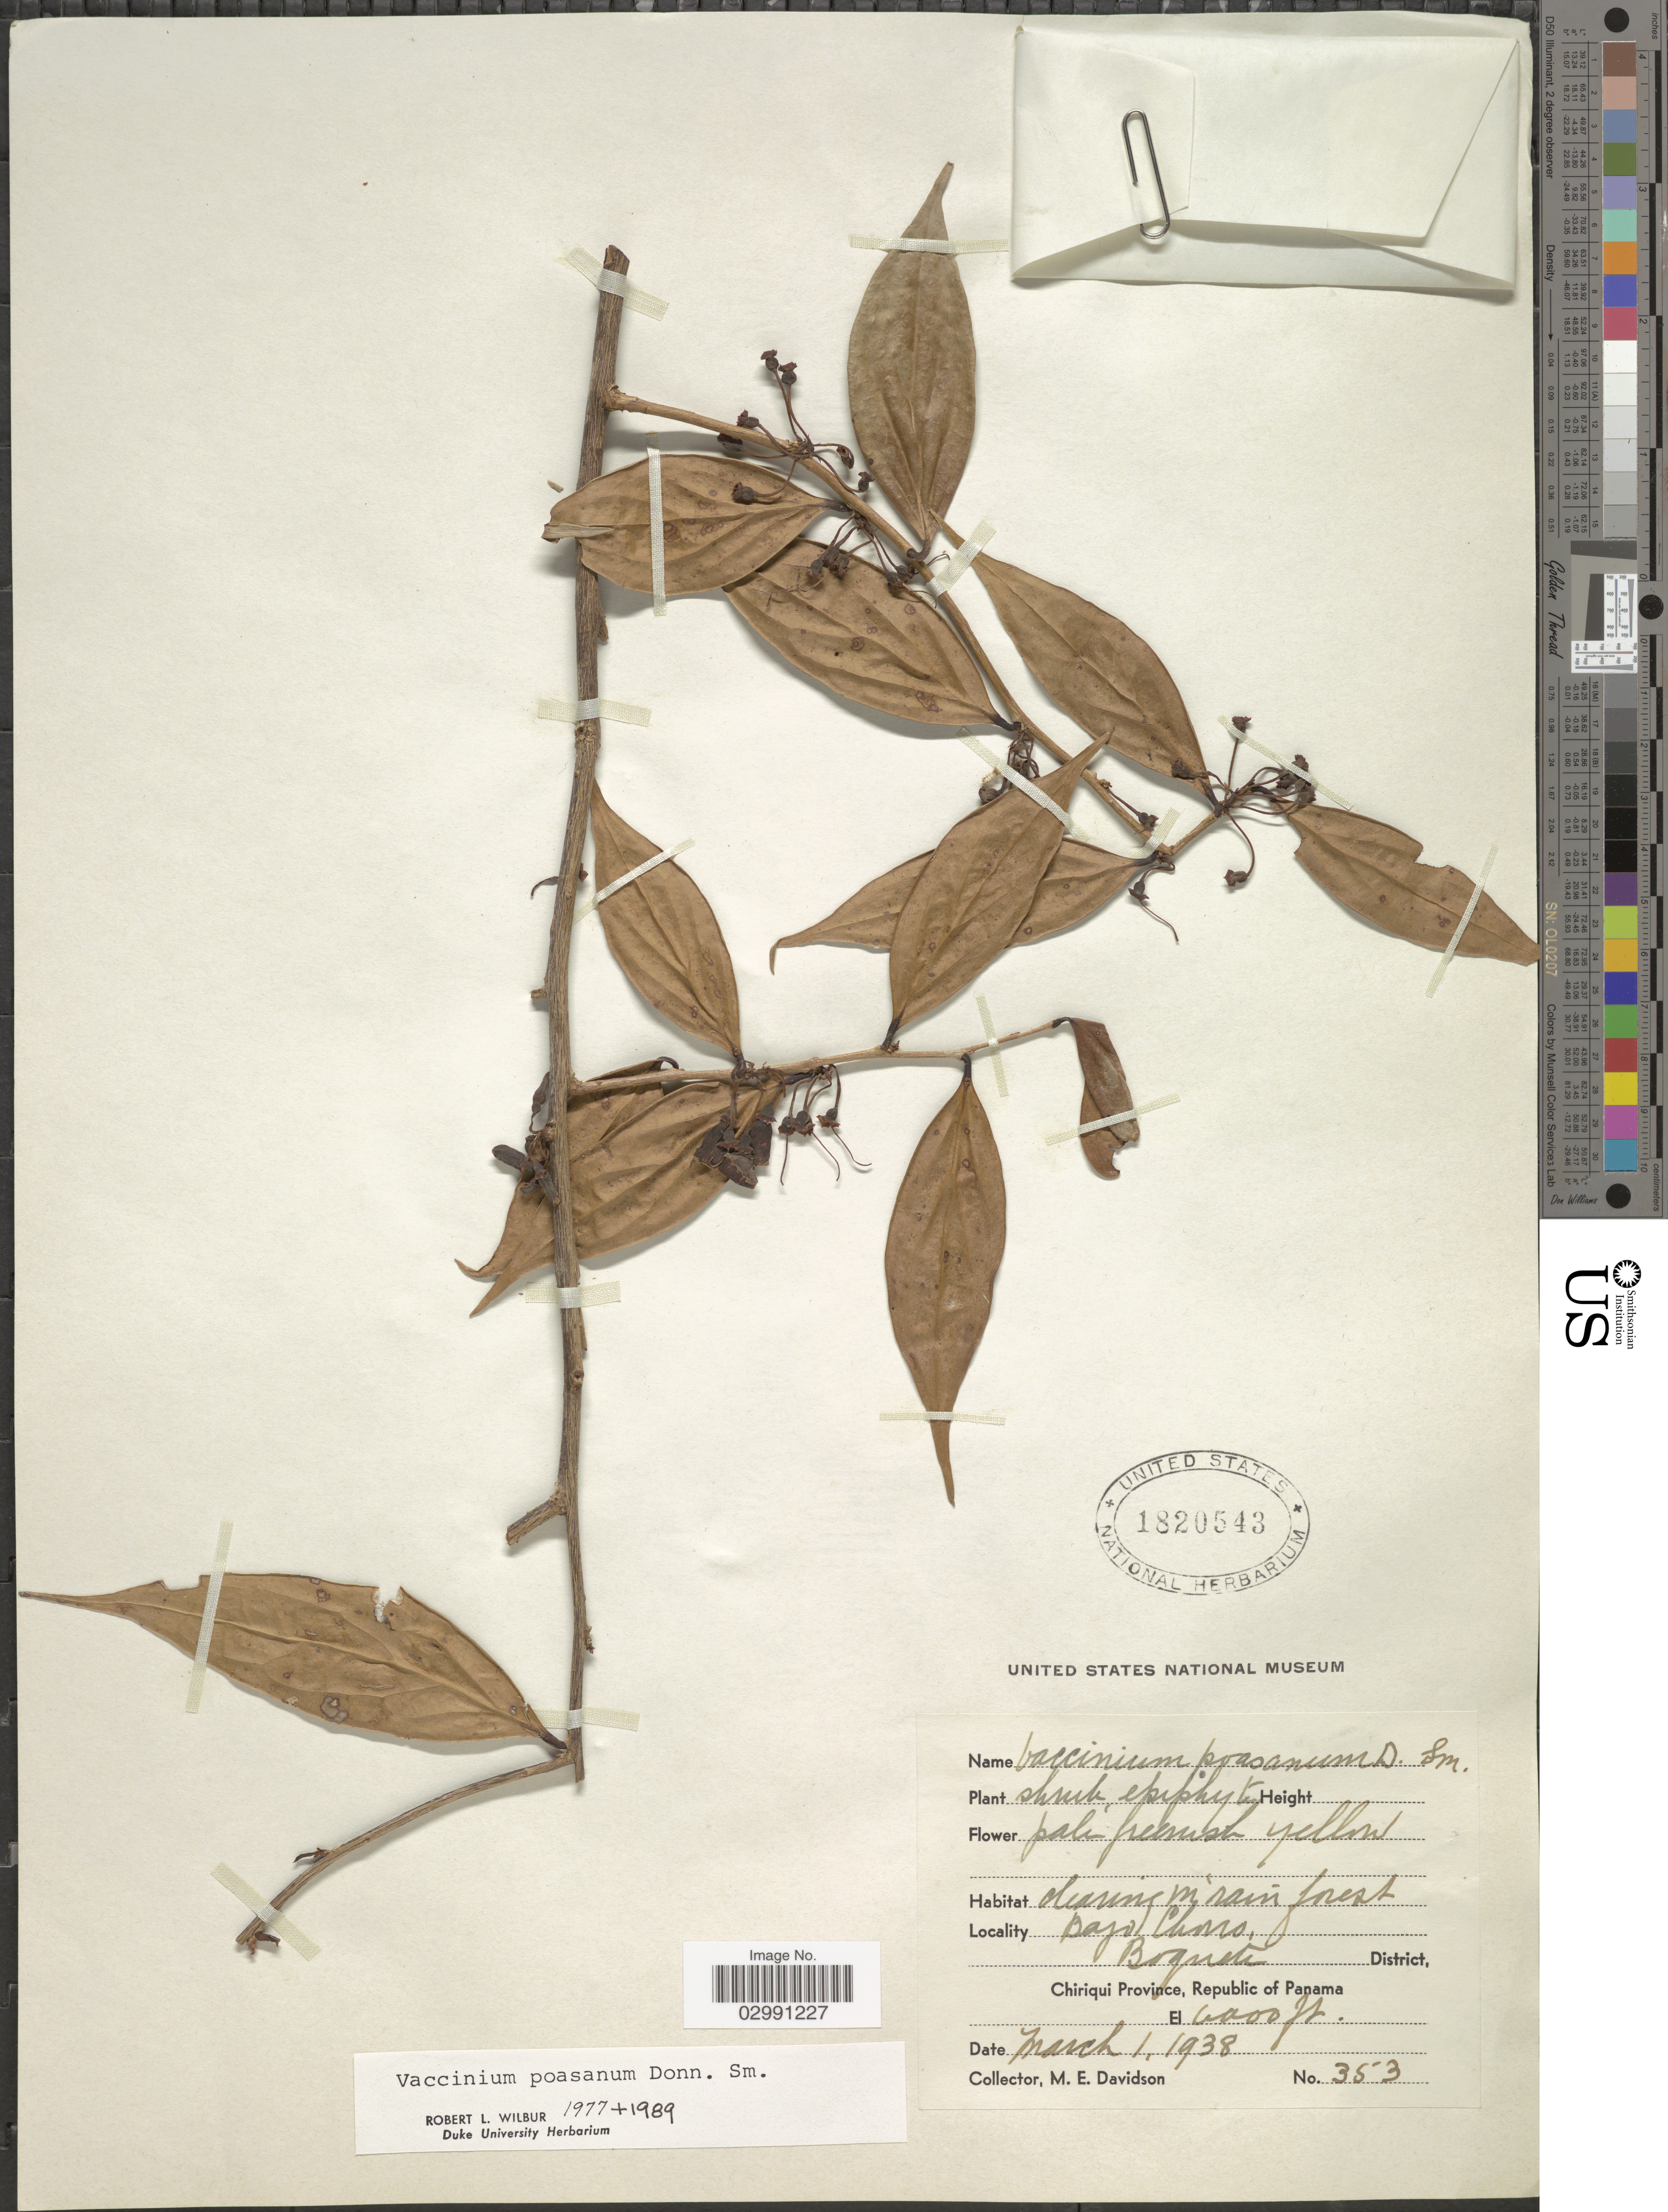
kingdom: Plantae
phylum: Tracheophyta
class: Magnoliopsida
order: Ericales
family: Ericaceae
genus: Vaccinium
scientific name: Vaccinium poasanum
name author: Donn. Sm.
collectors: M. E. Davidson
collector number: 353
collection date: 1938-03-01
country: Panama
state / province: Chiriqui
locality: Bajo Chono, Boquete District, Chiriqui Province, Republic of Panama.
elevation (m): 1829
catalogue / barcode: US 1820543